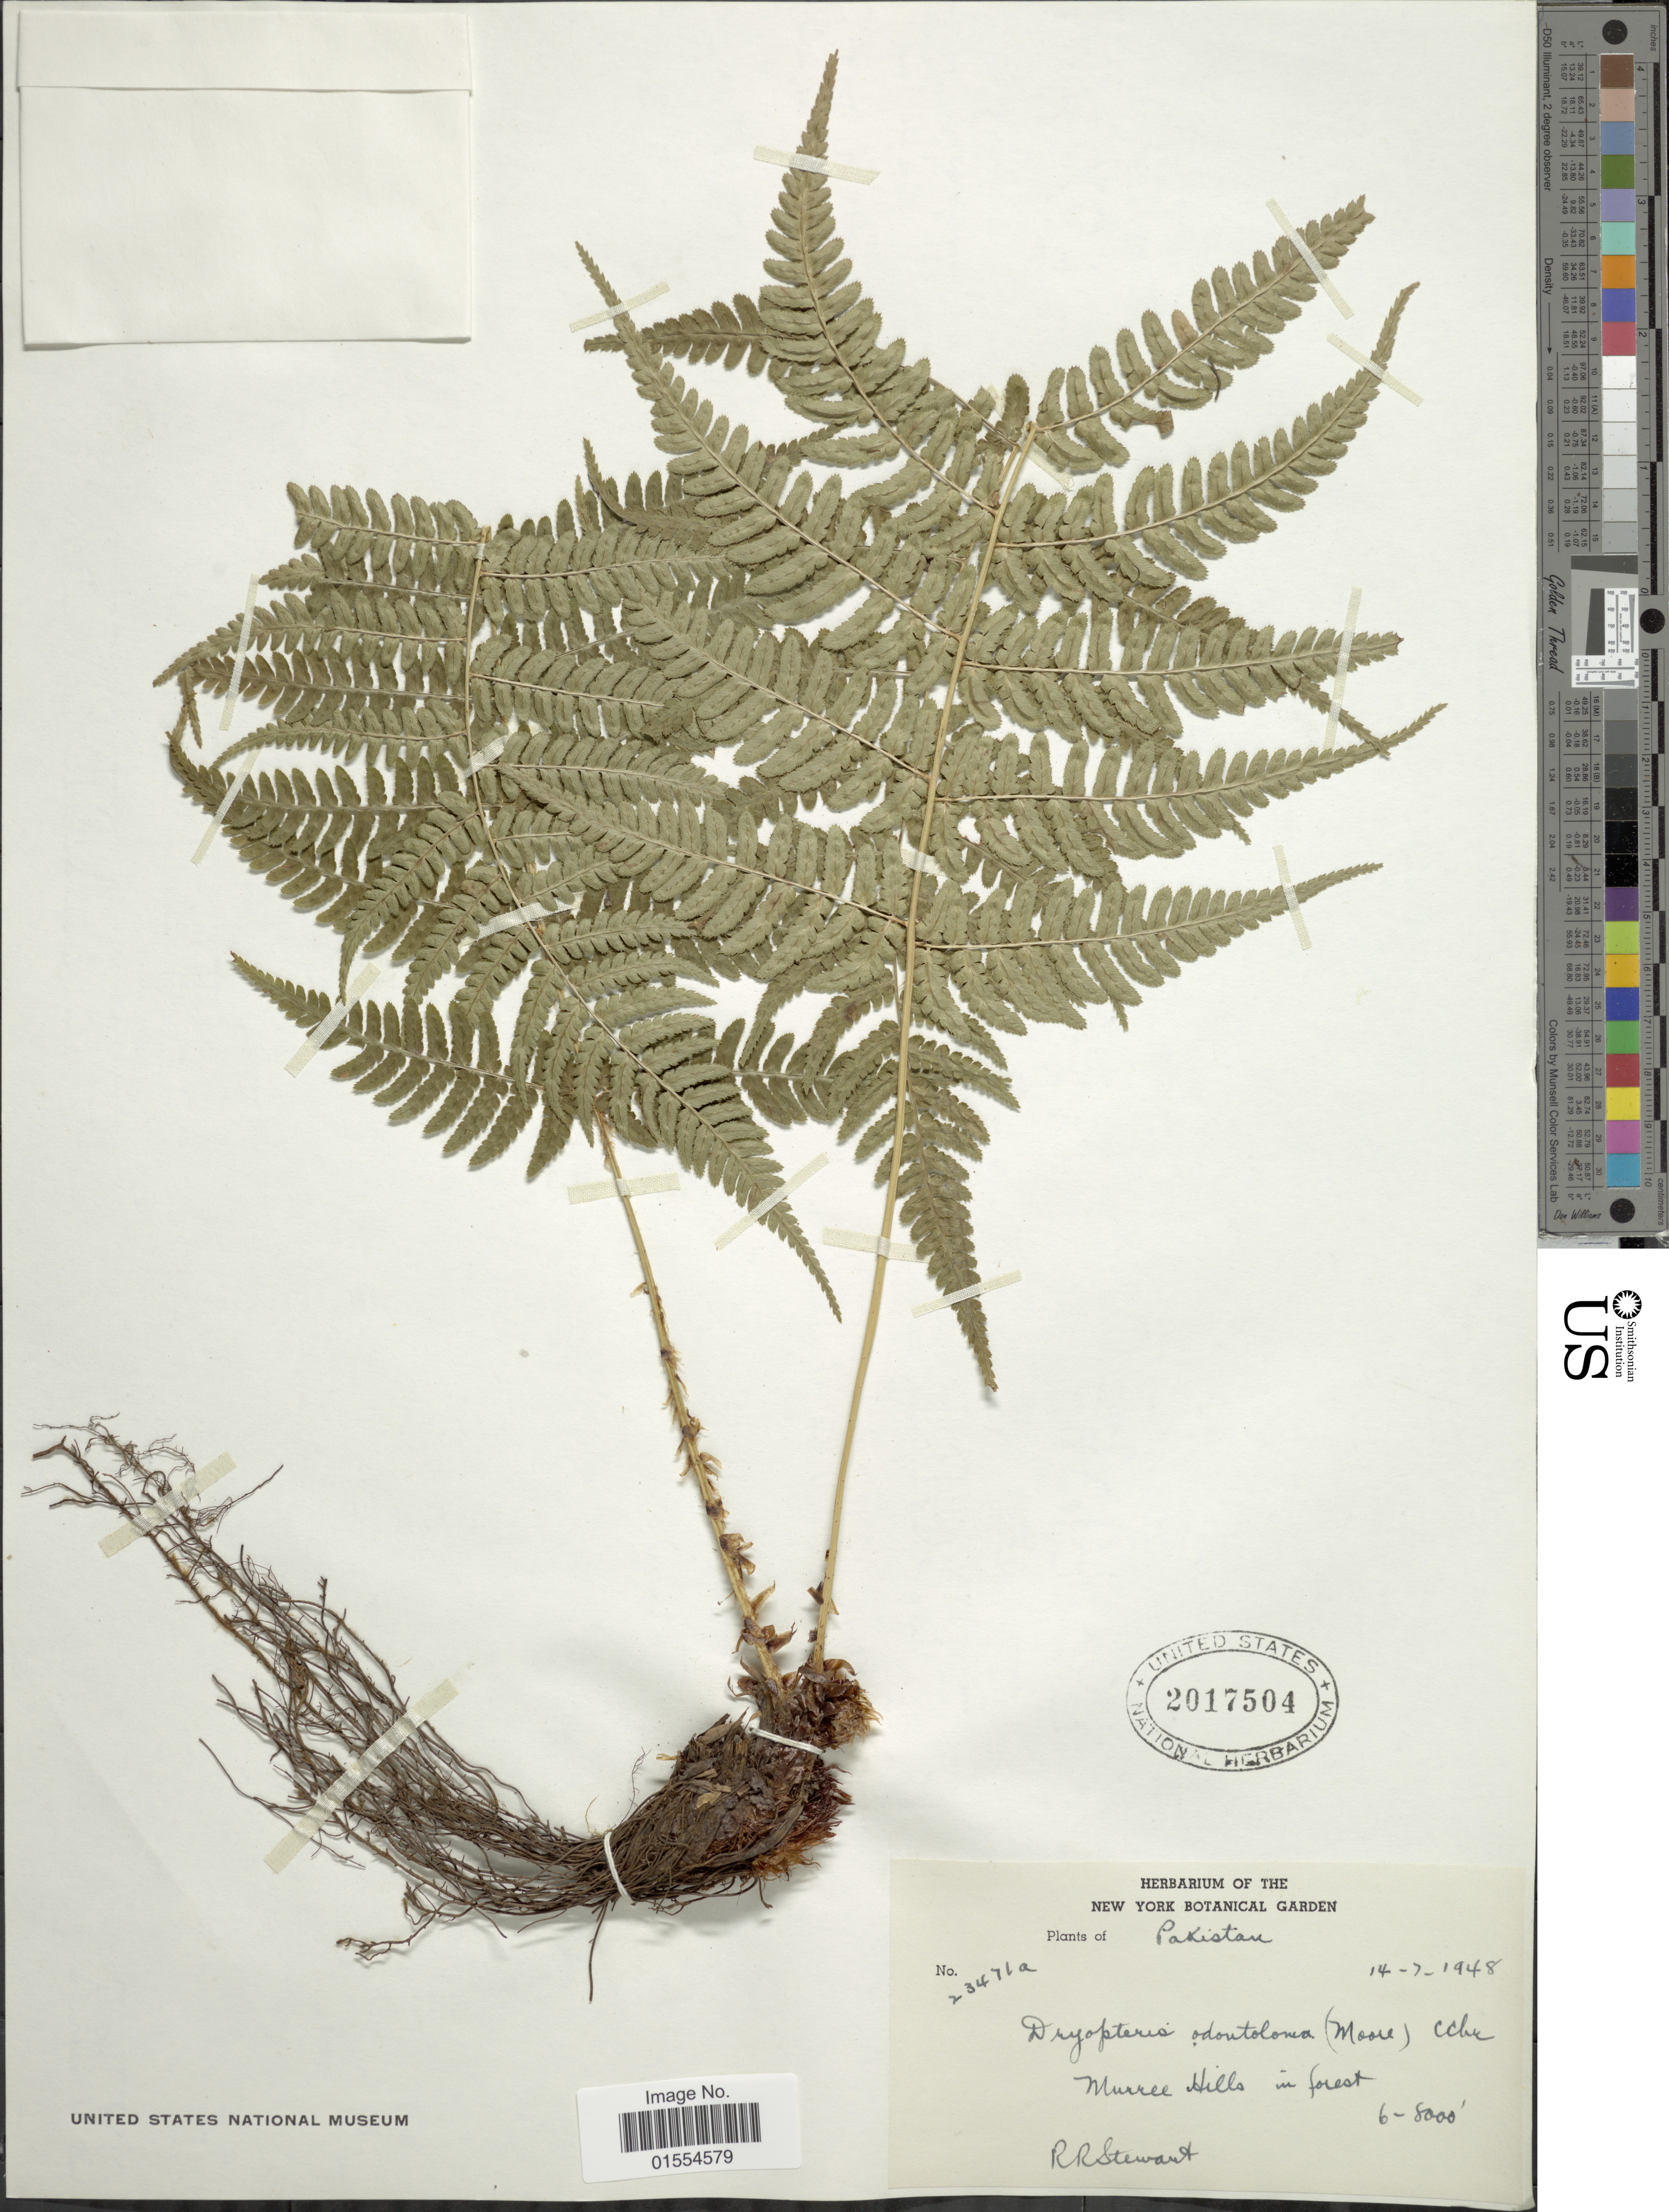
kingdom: Plantae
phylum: Tracheophyta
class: Polypodiopsida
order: Polypodiales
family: Dryopteridaceae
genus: Dryopteris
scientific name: Dryopteris odontoloma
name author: (Bedd.) C. Chr.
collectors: R. R. Stewart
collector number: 23471a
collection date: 1948-07-14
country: Pakistan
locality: Pakistan, Murree Hills in forest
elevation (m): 1829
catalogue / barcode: US 2017504